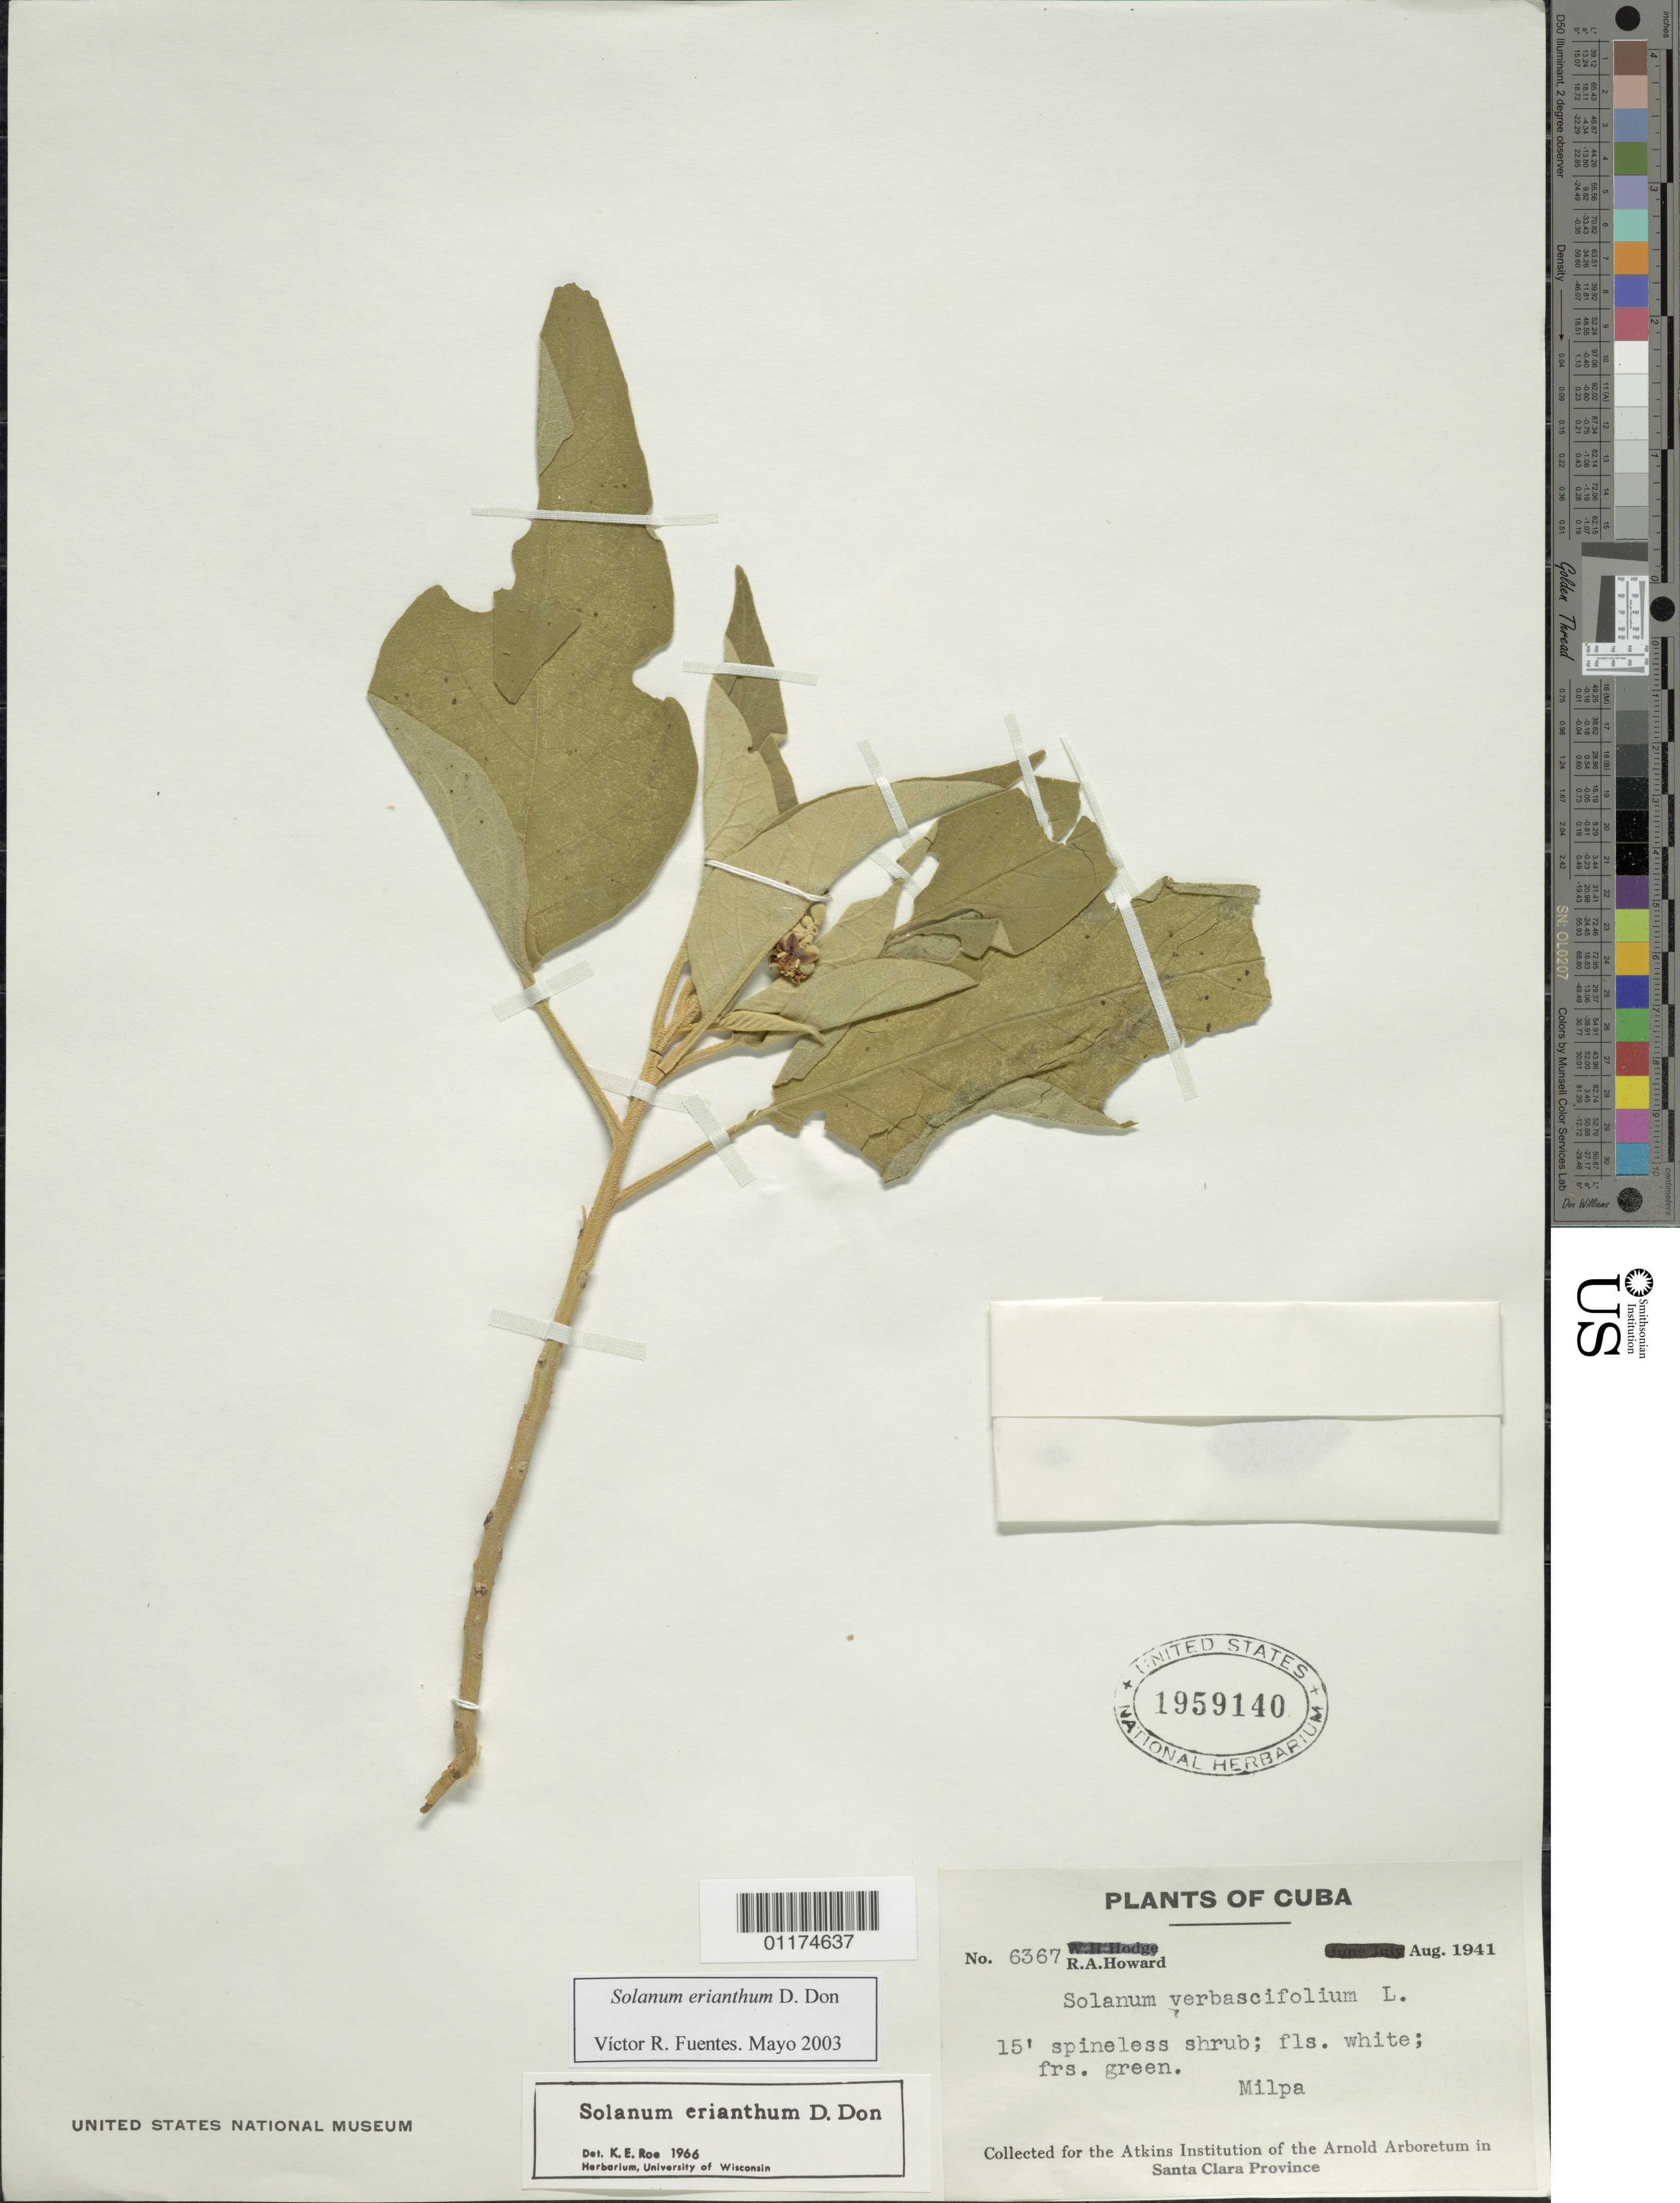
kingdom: Plantae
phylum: Tracheophyta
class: Magnoliopsida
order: Solanales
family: Solanaceae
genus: Solanum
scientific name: Solanum erianthum var. erianthum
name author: D. Don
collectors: R. A. Howard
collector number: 6367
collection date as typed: Aug 1941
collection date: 1941-08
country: Cuba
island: Cuba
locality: Milpa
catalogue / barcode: US 1959140